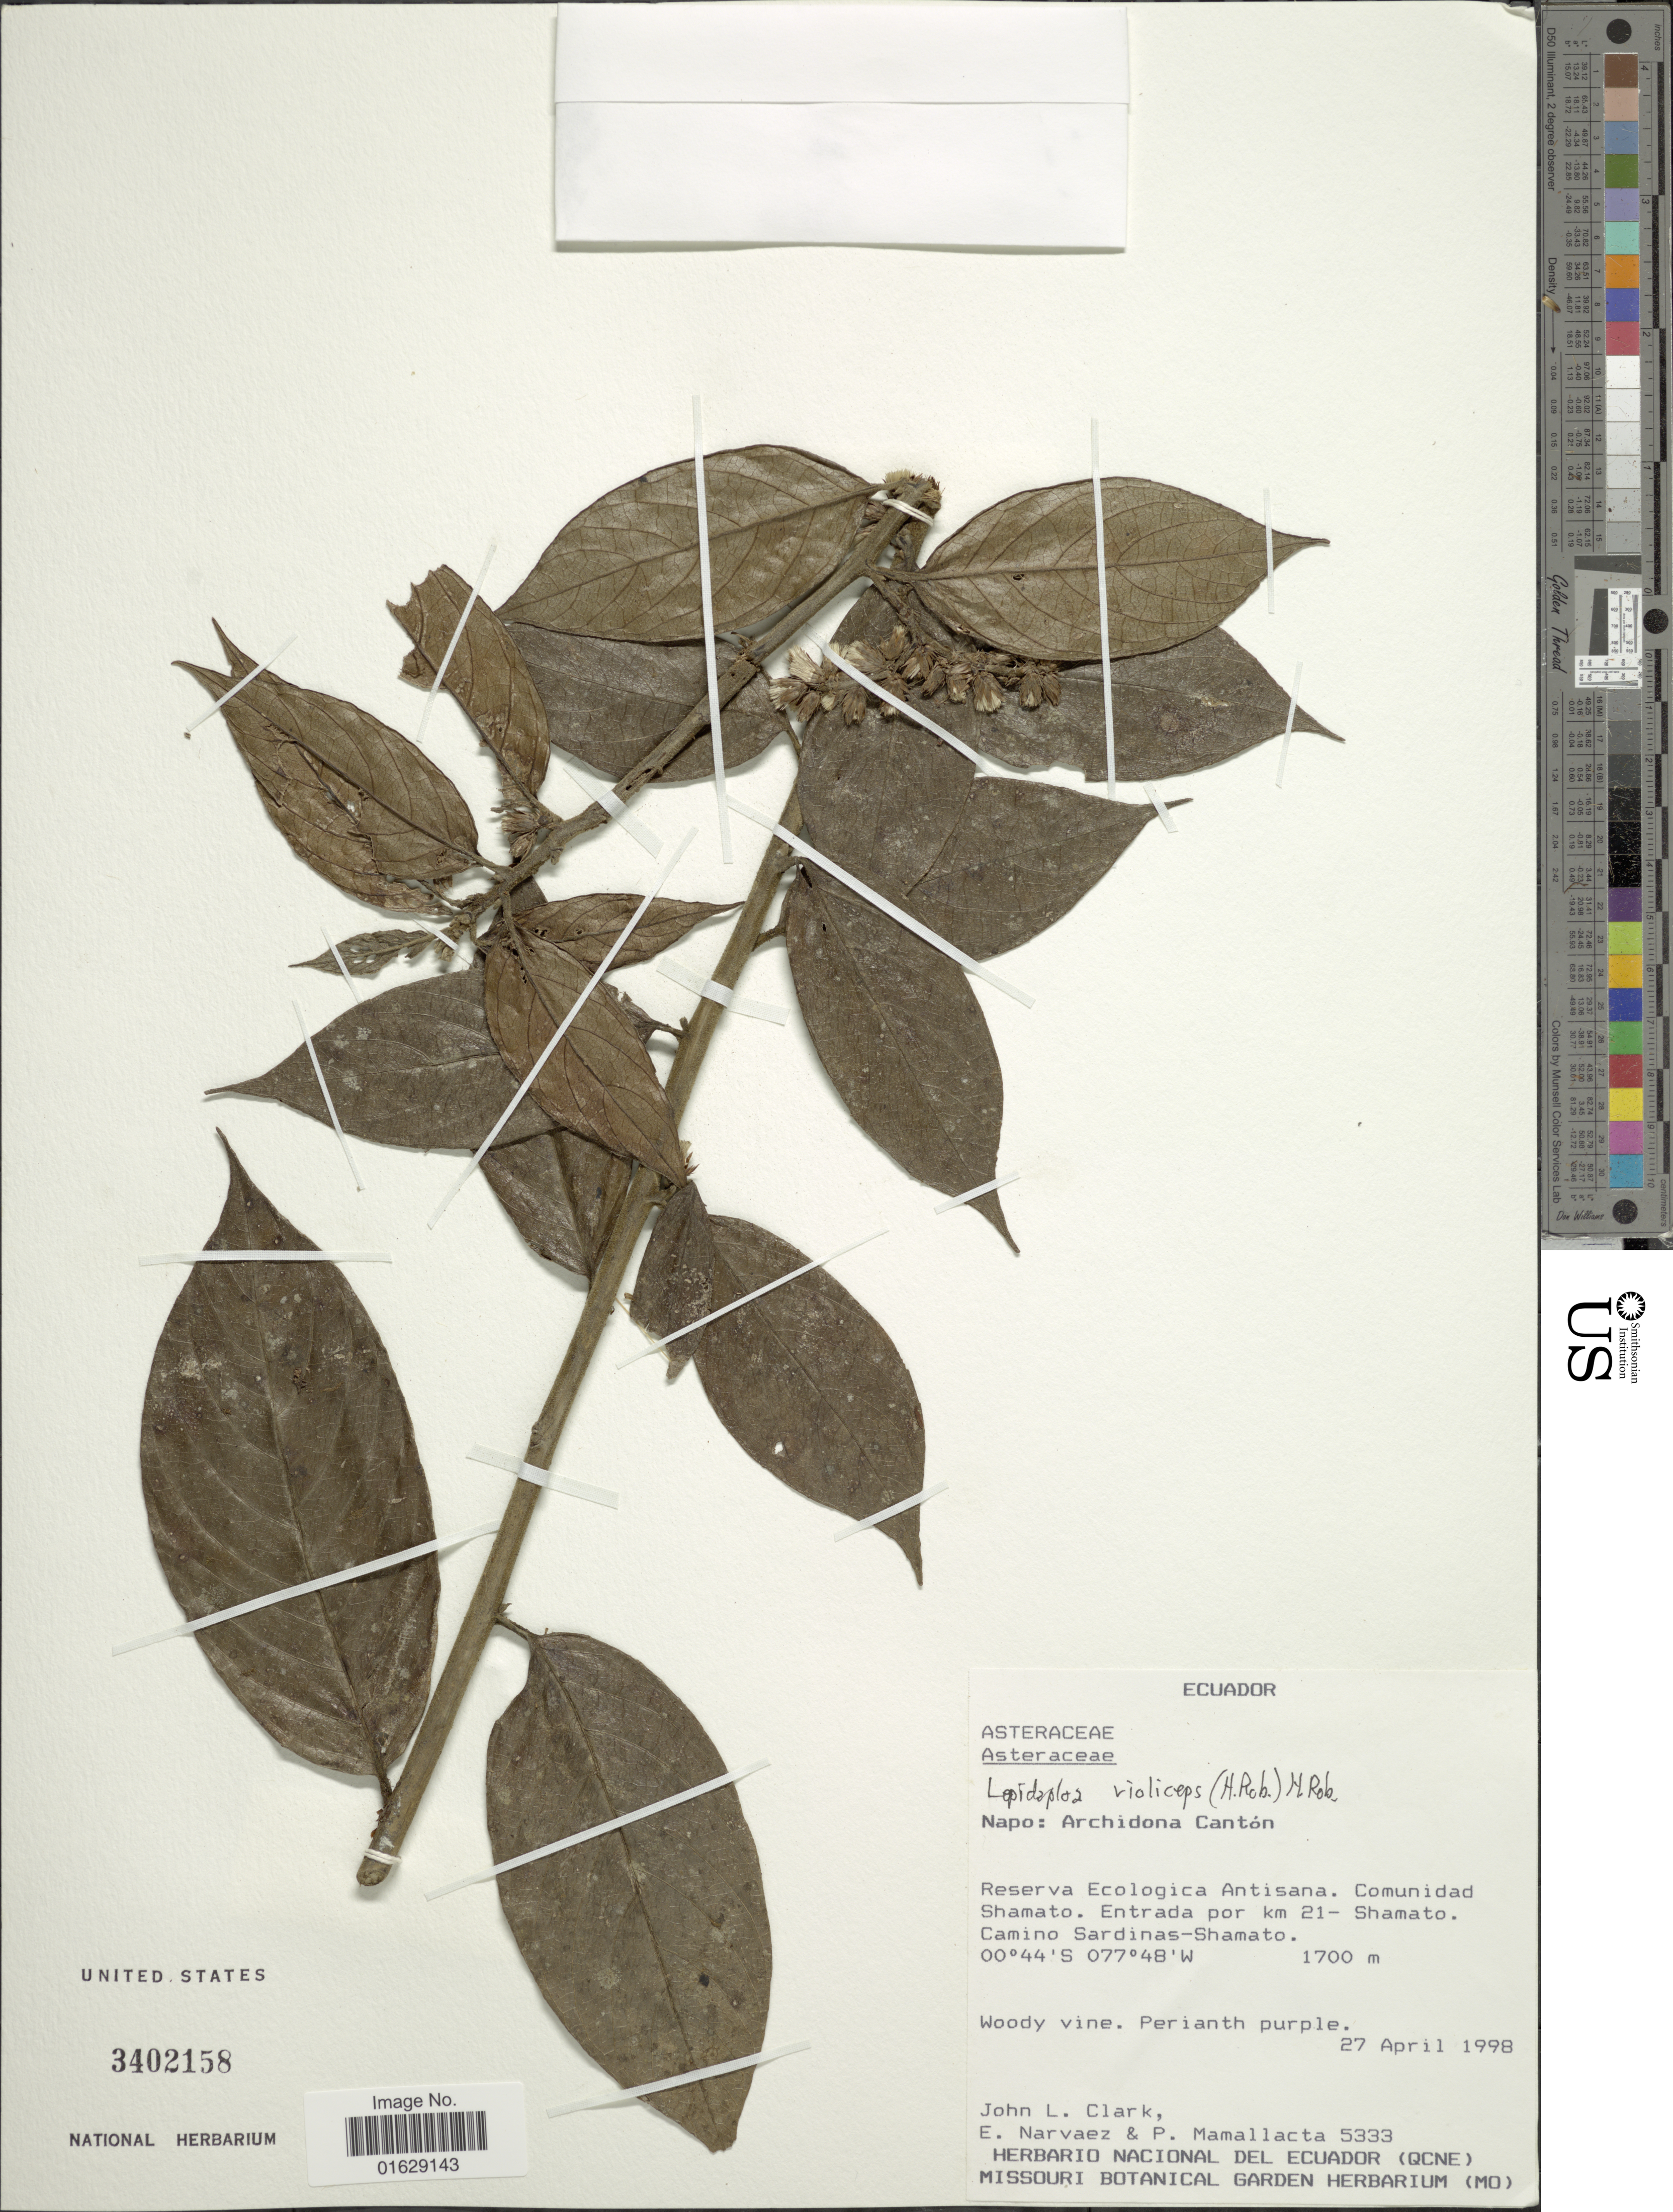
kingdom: Plantae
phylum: Tracheophyta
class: Magnoliopsida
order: Asterales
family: Asteraceae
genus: Lepidaploa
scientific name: Lepidaploa violiceps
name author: (H. Rob.) H. Rob.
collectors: J. L. Clark, E. Narváez & P. Mamallacta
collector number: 5333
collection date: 1998-04-27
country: Ecuador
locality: Reserva Ecologica Antisana, Comunidad Shamato, Entrada por km 21- Shamato, Camino Sardinas-Shamato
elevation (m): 1700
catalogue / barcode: US 3402158